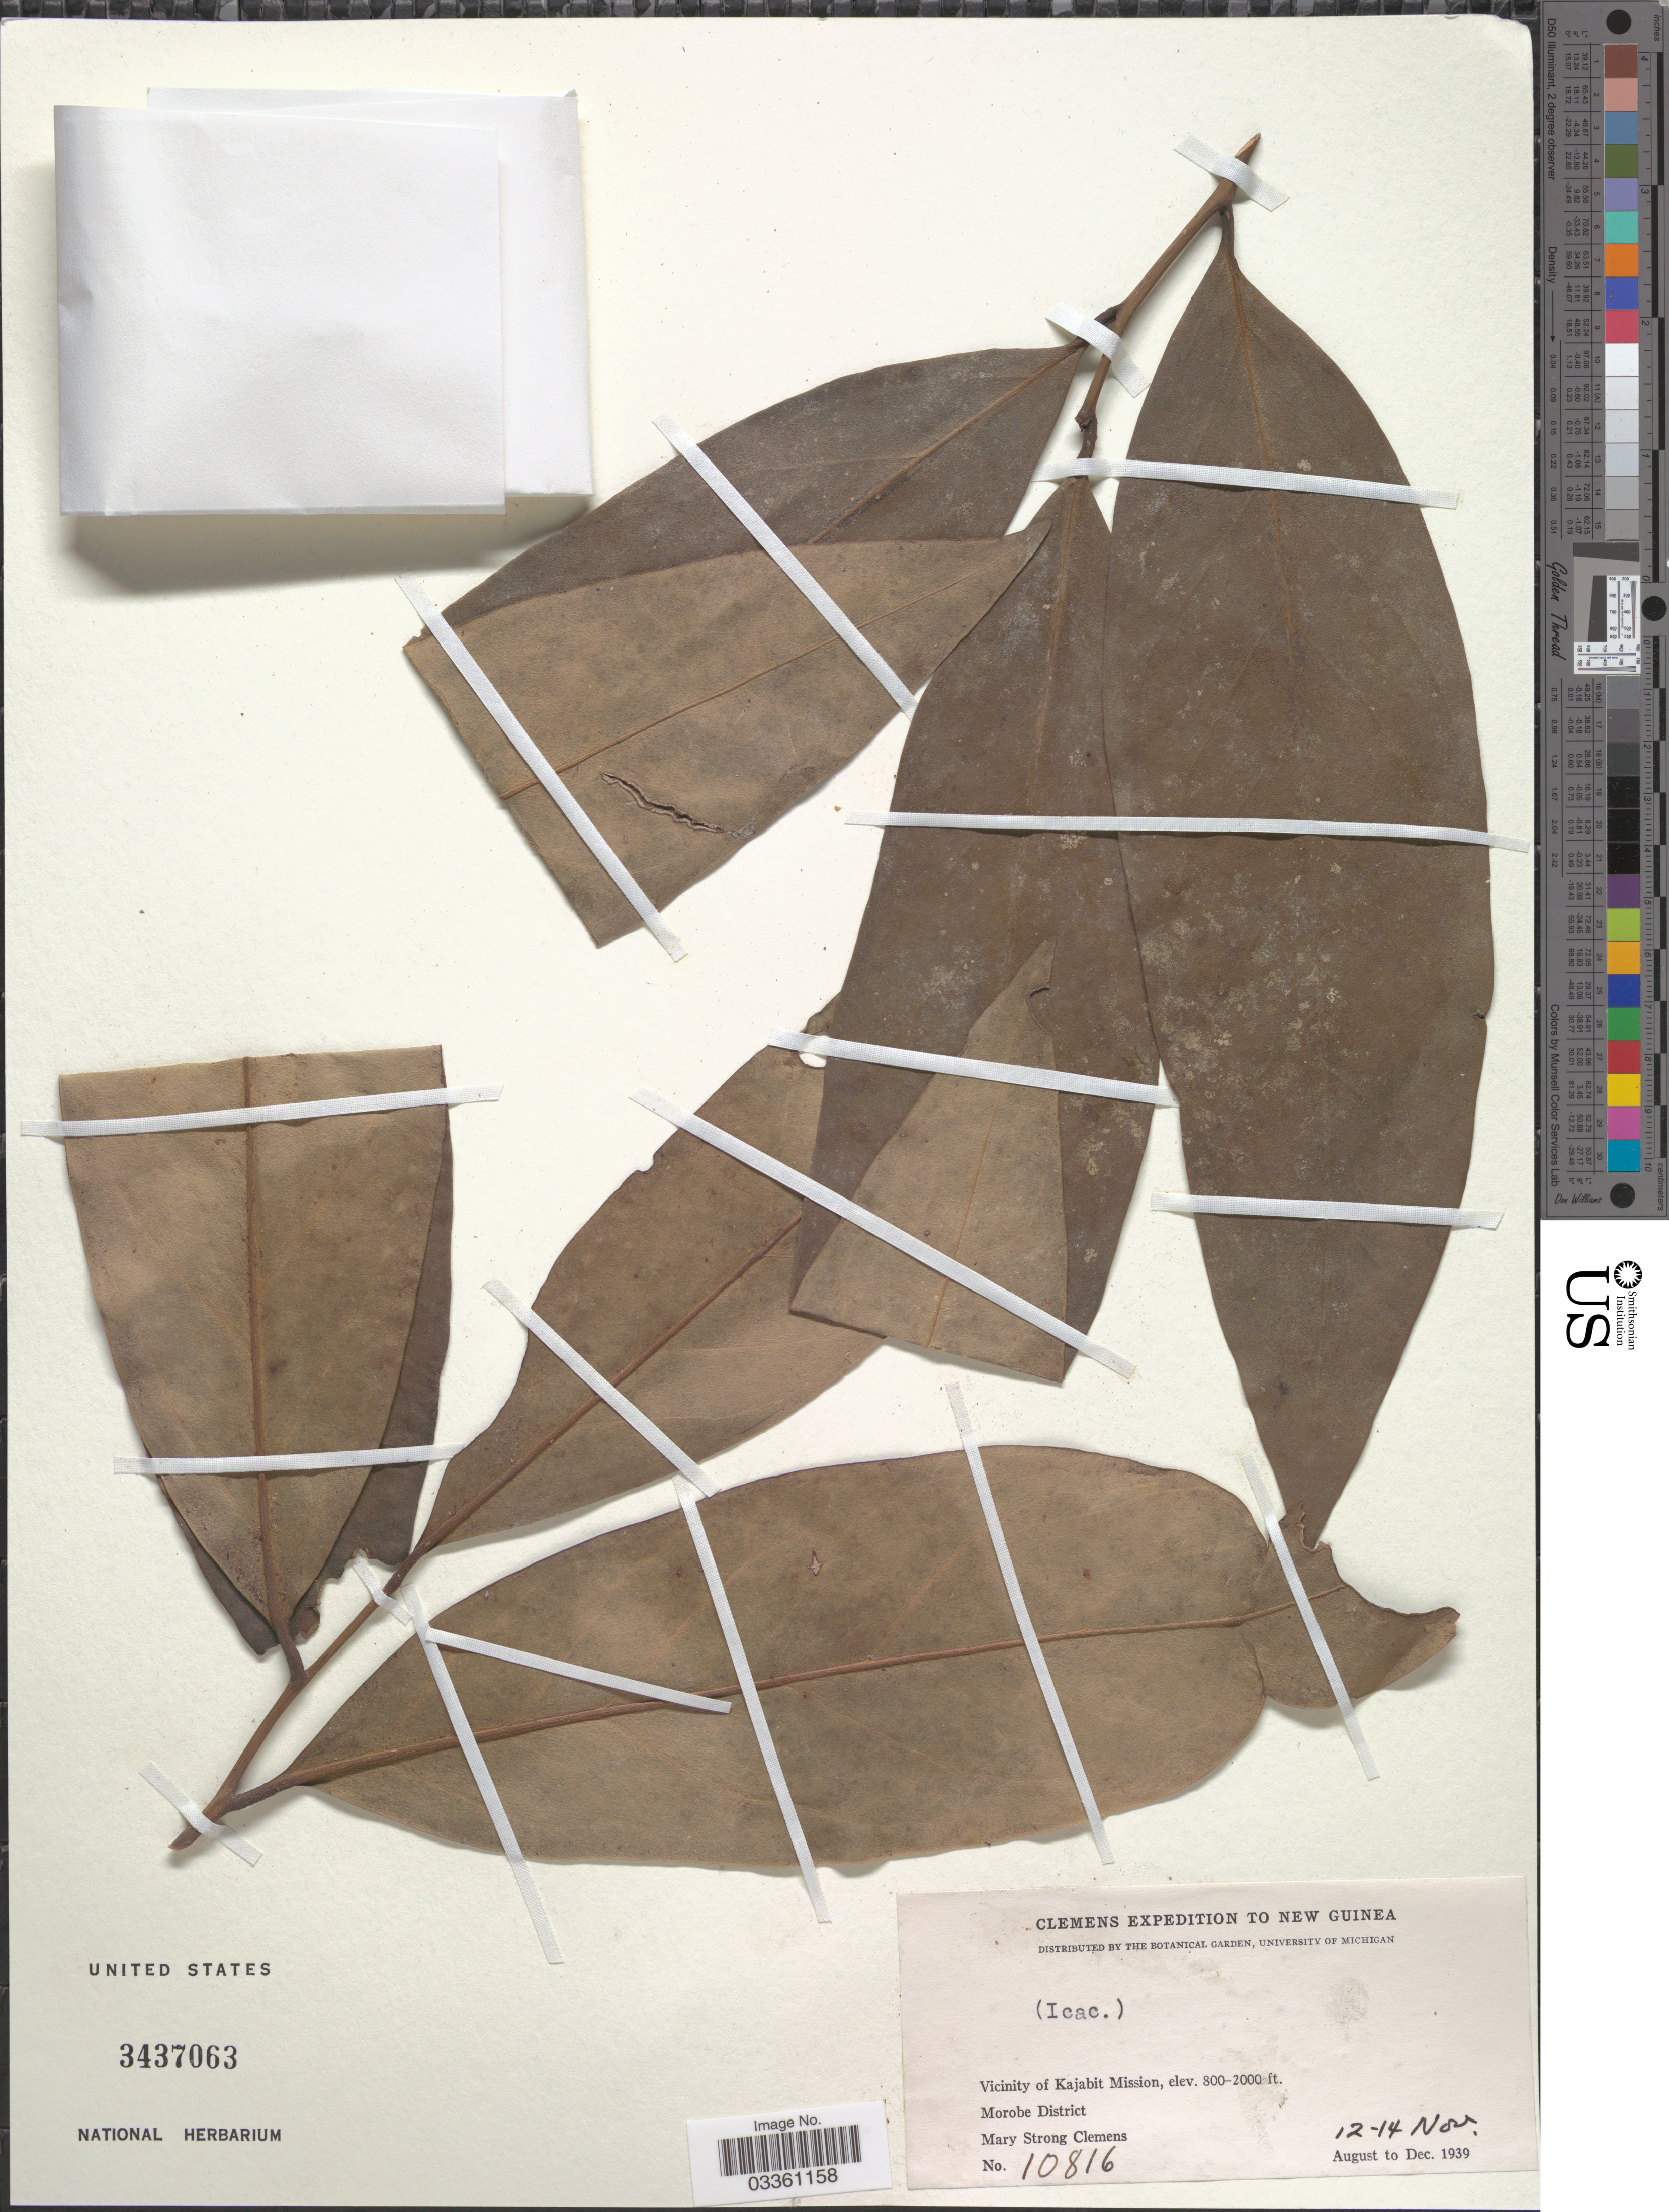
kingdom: Plantae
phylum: Tracheophyta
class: Magnoliopsida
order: Icacinales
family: Icacinaceae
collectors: M. S. Clemens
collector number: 10816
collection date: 1939-11-12/1939-12-14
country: Papua New Guinea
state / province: Morobe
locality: New Guinea. Vicinity of Kajabit Mission. Morobe District.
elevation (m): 244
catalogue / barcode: US 3437063